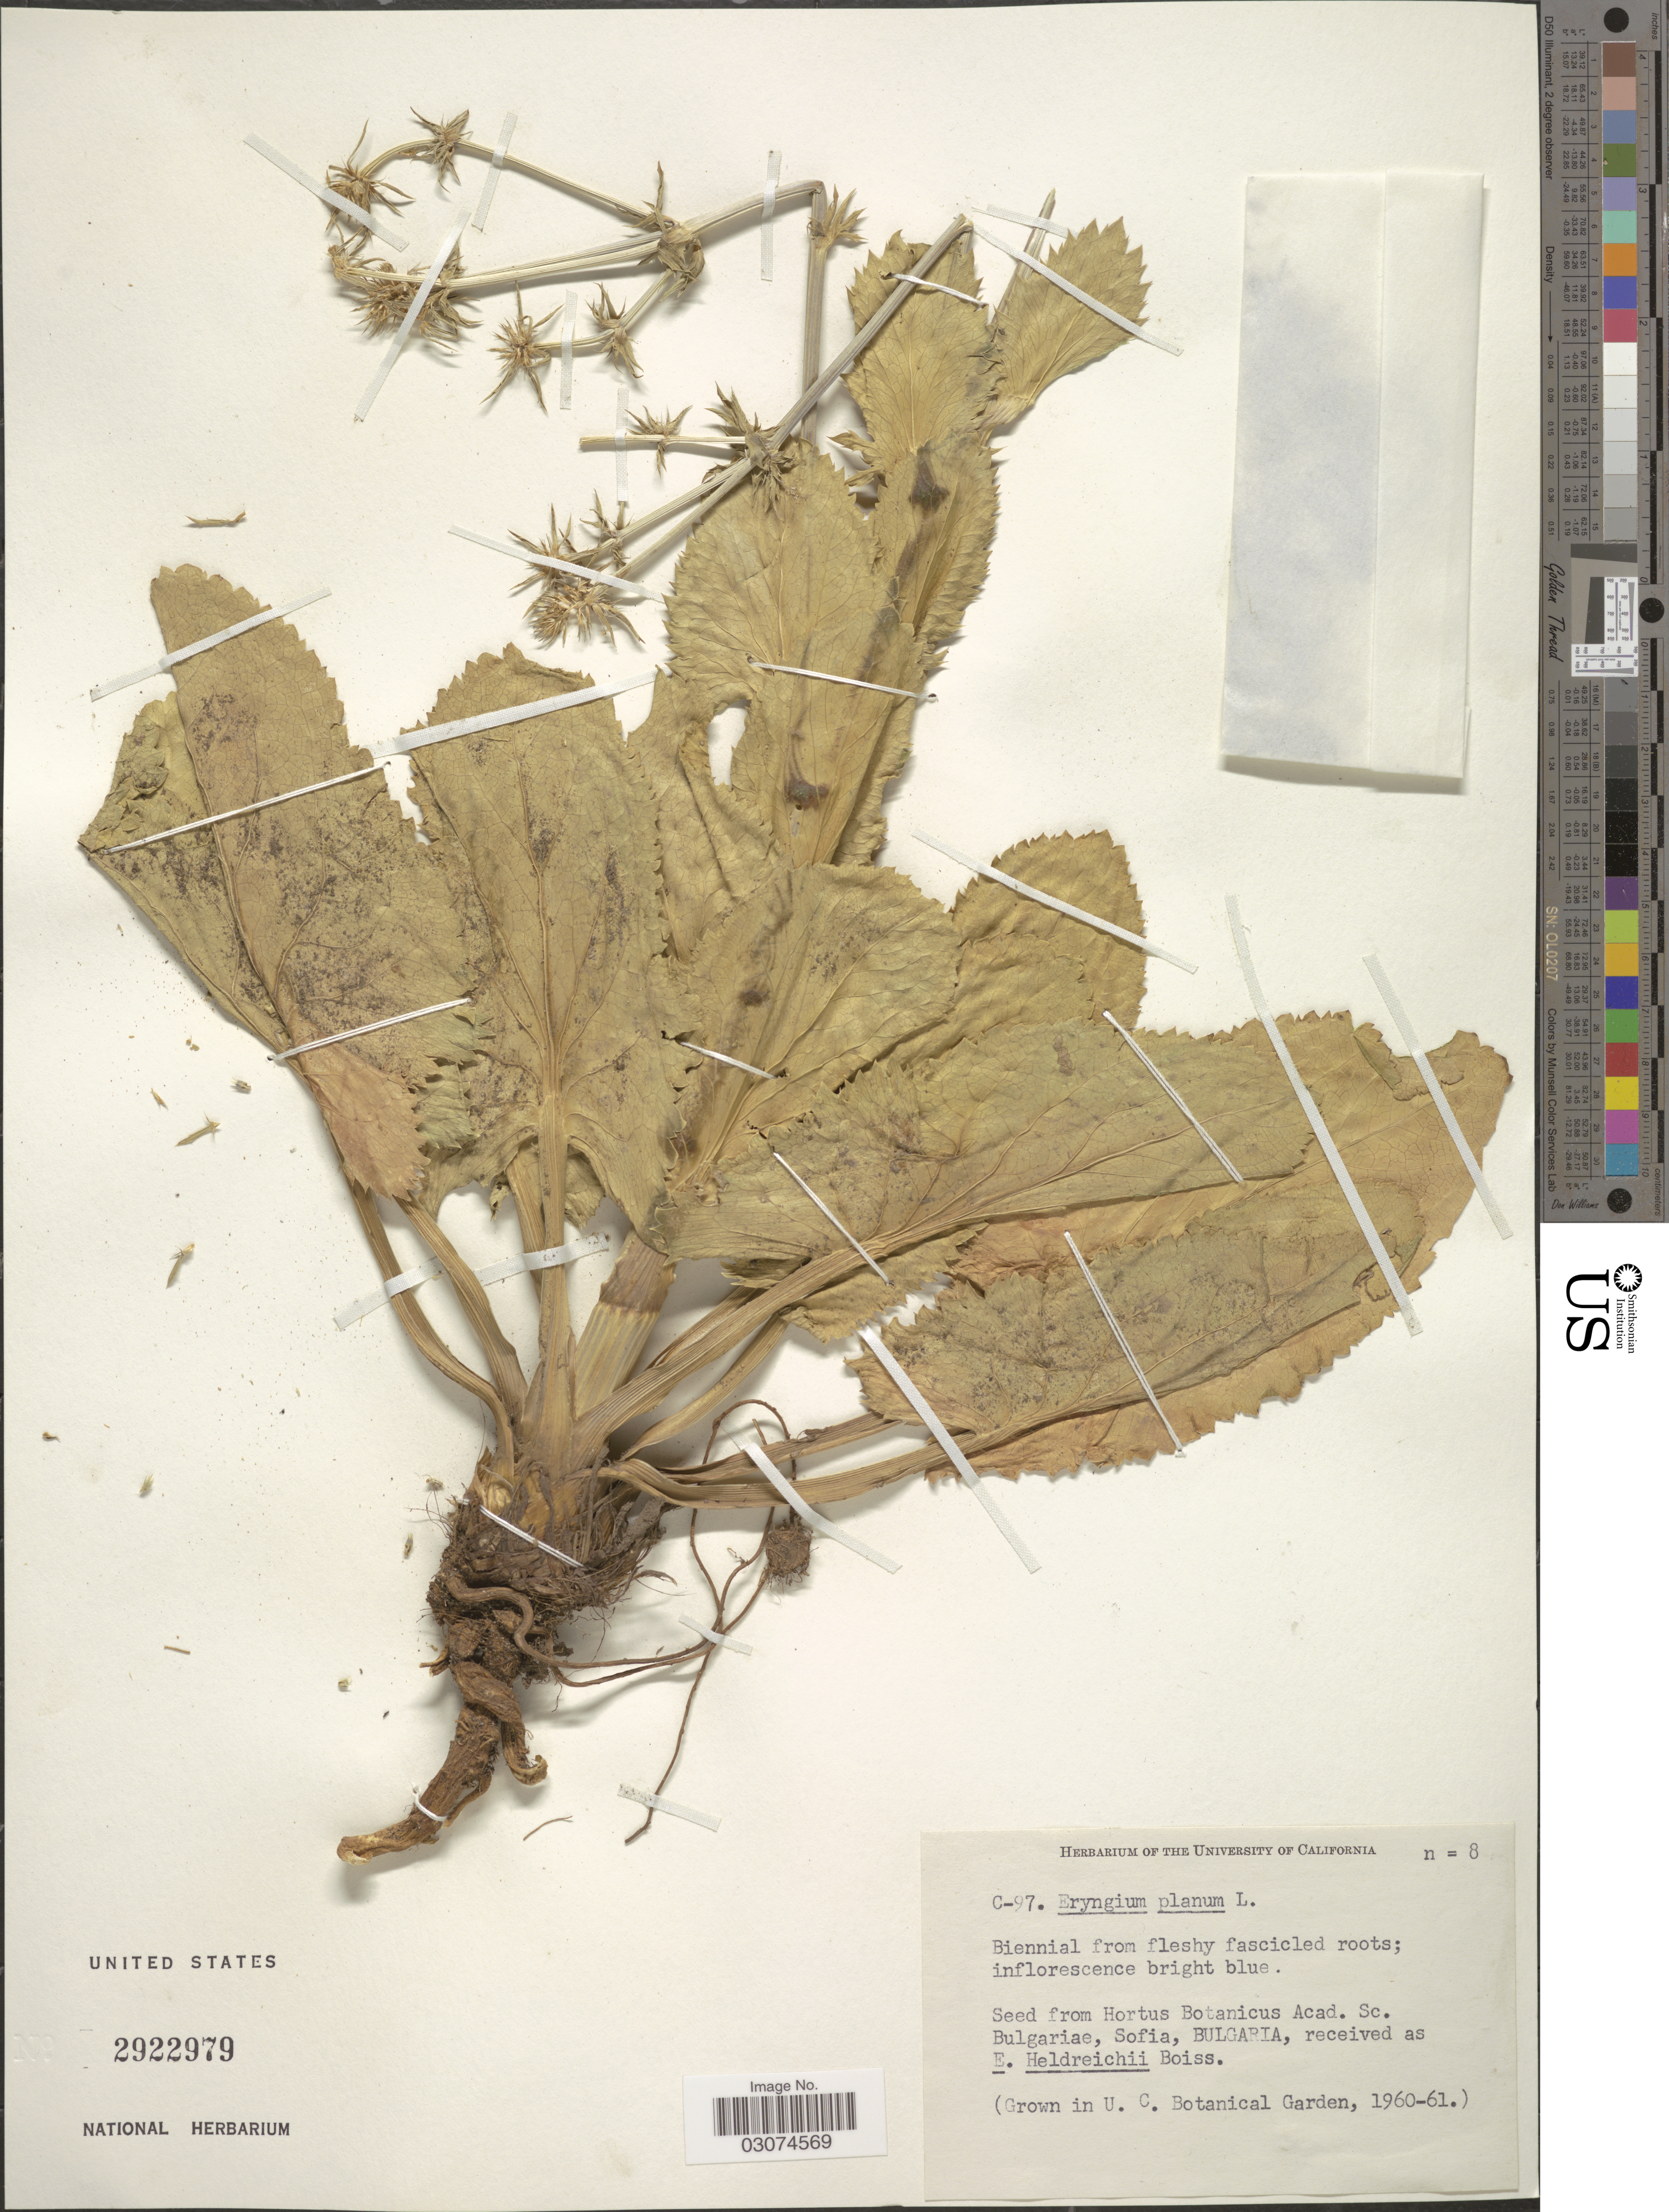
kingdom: Plantae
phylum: Tracheophyta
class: Magnoliopsida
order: Apiales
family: Apiaceae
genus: Eryngium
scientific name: Eryngium planum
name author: L.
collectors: ex herb. Univ. of California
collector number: C-97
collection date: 1960/1961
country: United States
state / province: California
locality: U. C. Botanical Garden.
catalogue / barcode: US 2922979